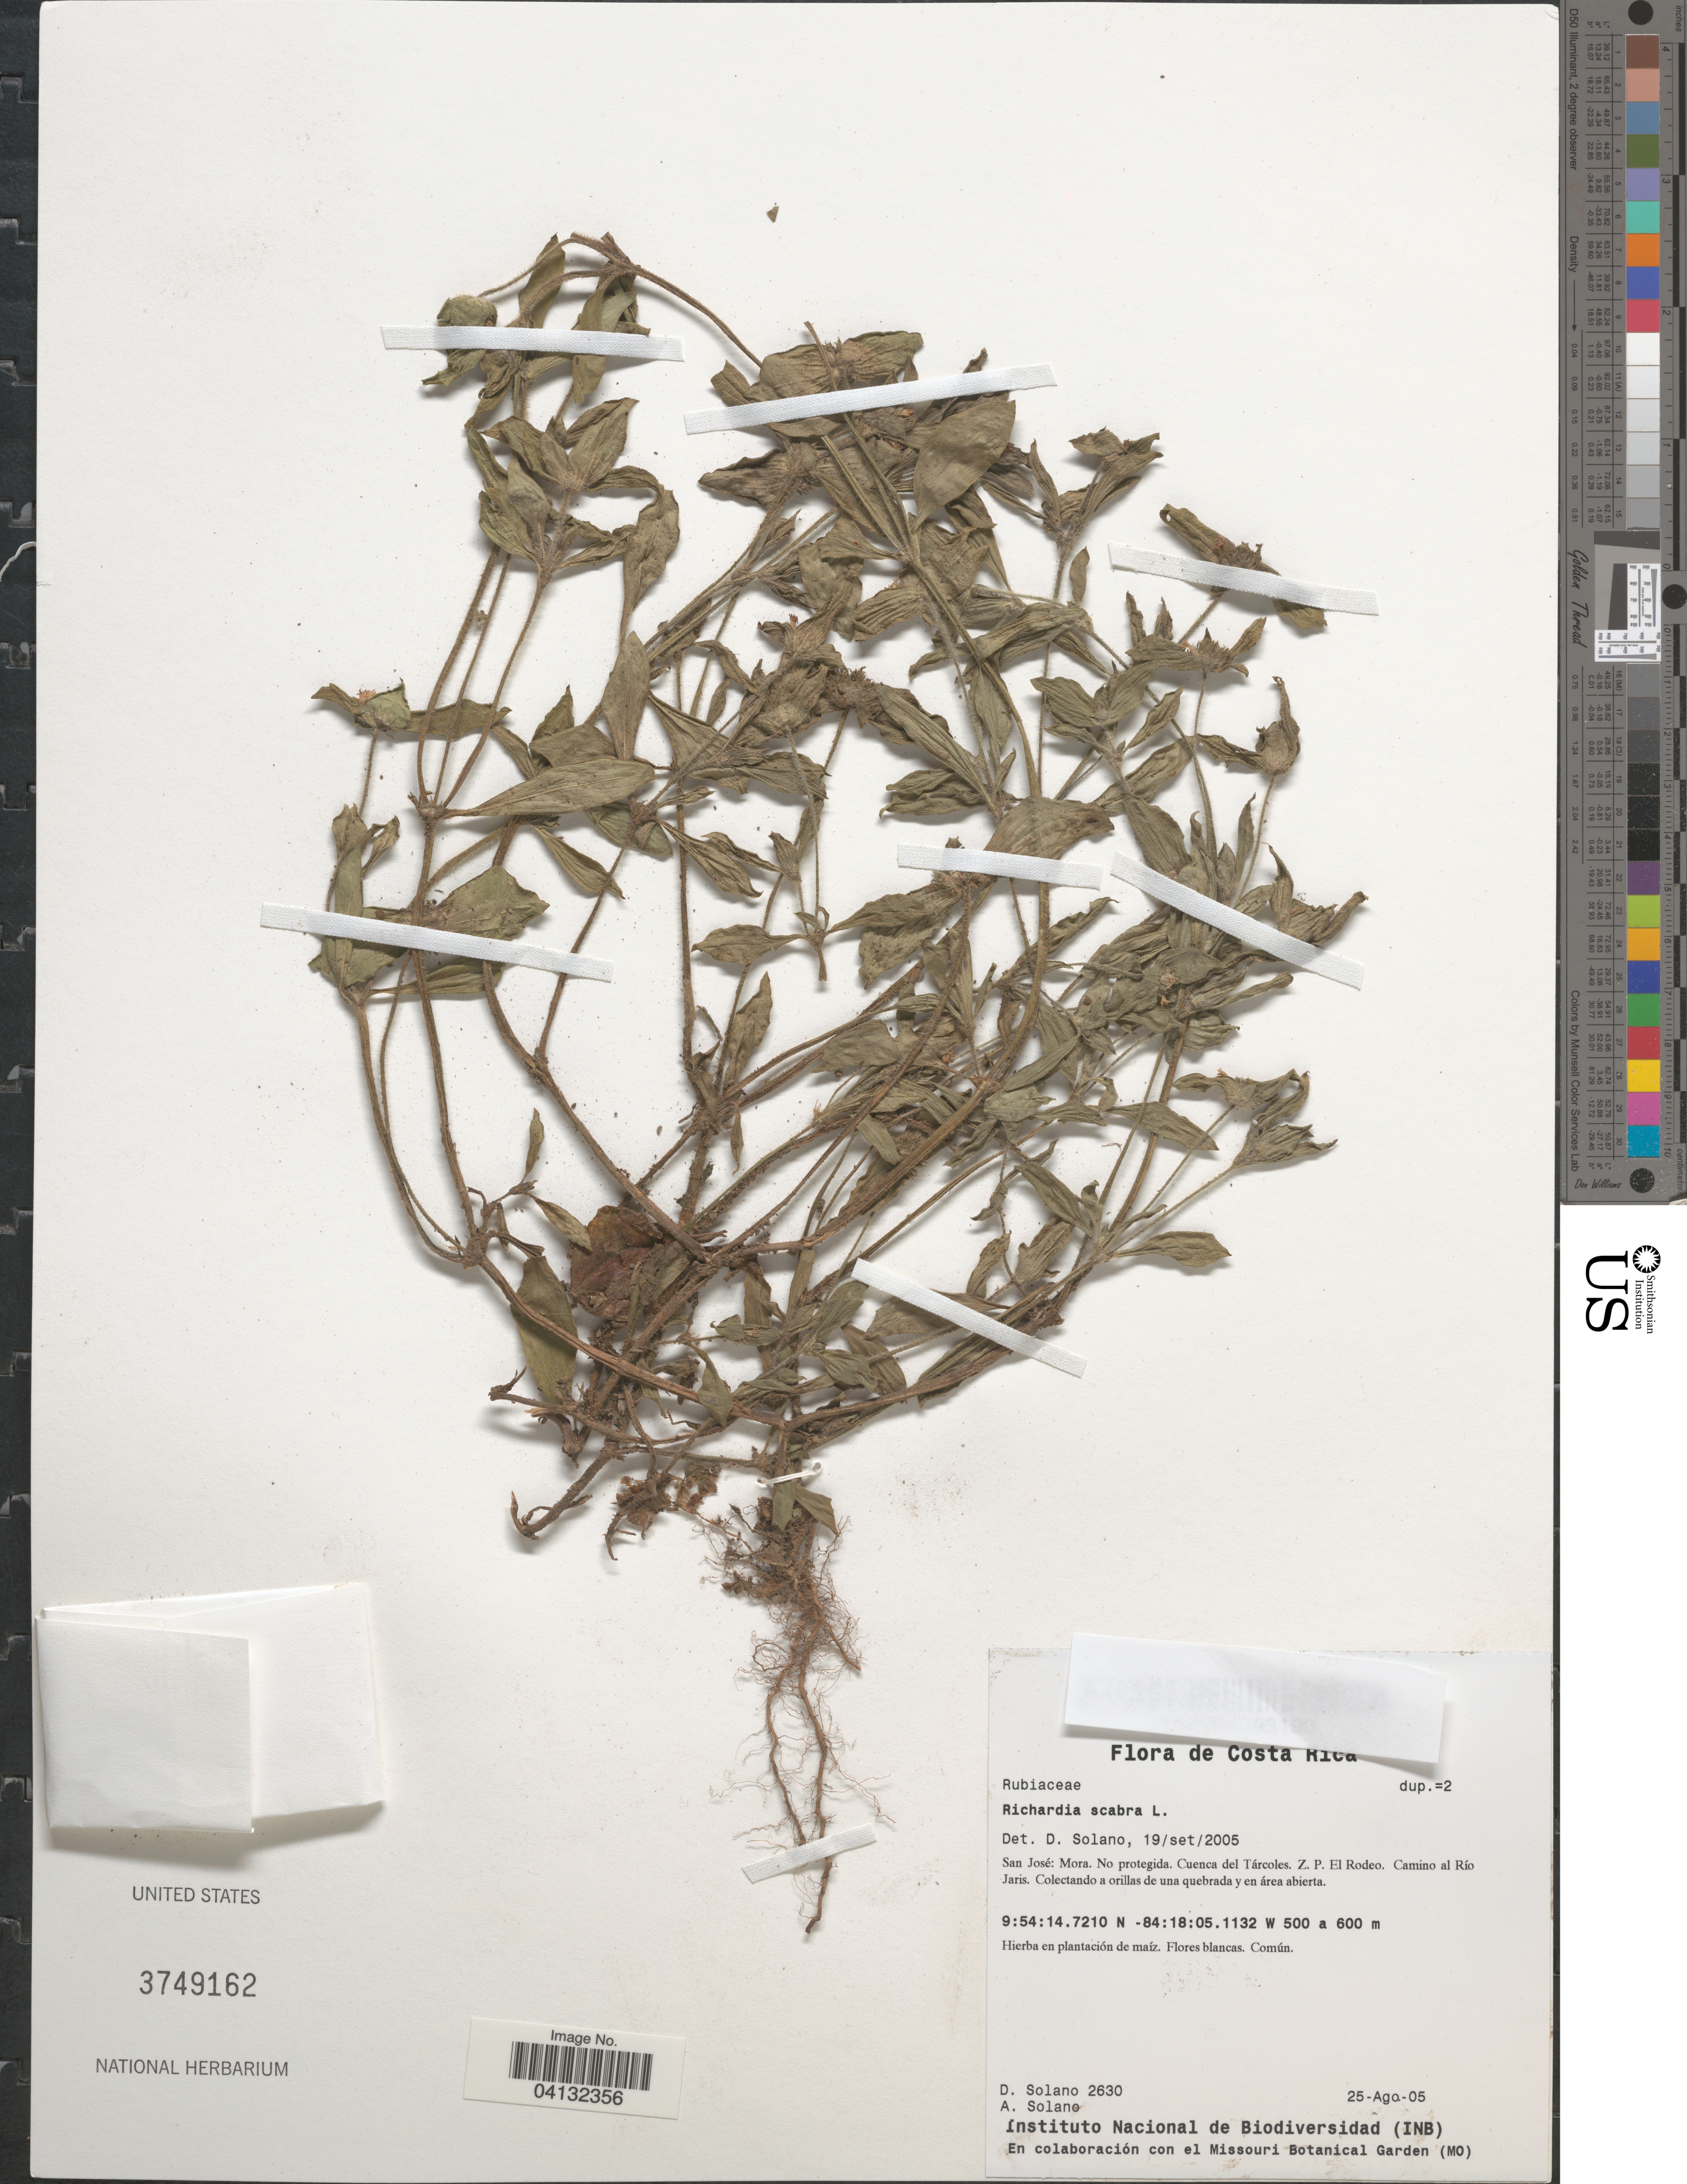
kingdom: Plantae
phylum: Tracheophyta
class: Magnoliopsida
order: Gentianales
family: Rubiaceae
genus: Richardia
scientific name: Richardia scabra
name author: L.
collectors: D. Solano & A. Solano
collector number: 2630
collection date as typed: Transcribed d/m/y: 25/8/5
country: Costa Rica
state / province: San José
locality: Mora. No protegida. Cuenca del Tárcoles. Z. P. El Rodeo. Camino al Río Jaris. Colectando a orillas de una quebrada y en área abierta.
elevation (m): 500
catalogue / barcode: US 3749162